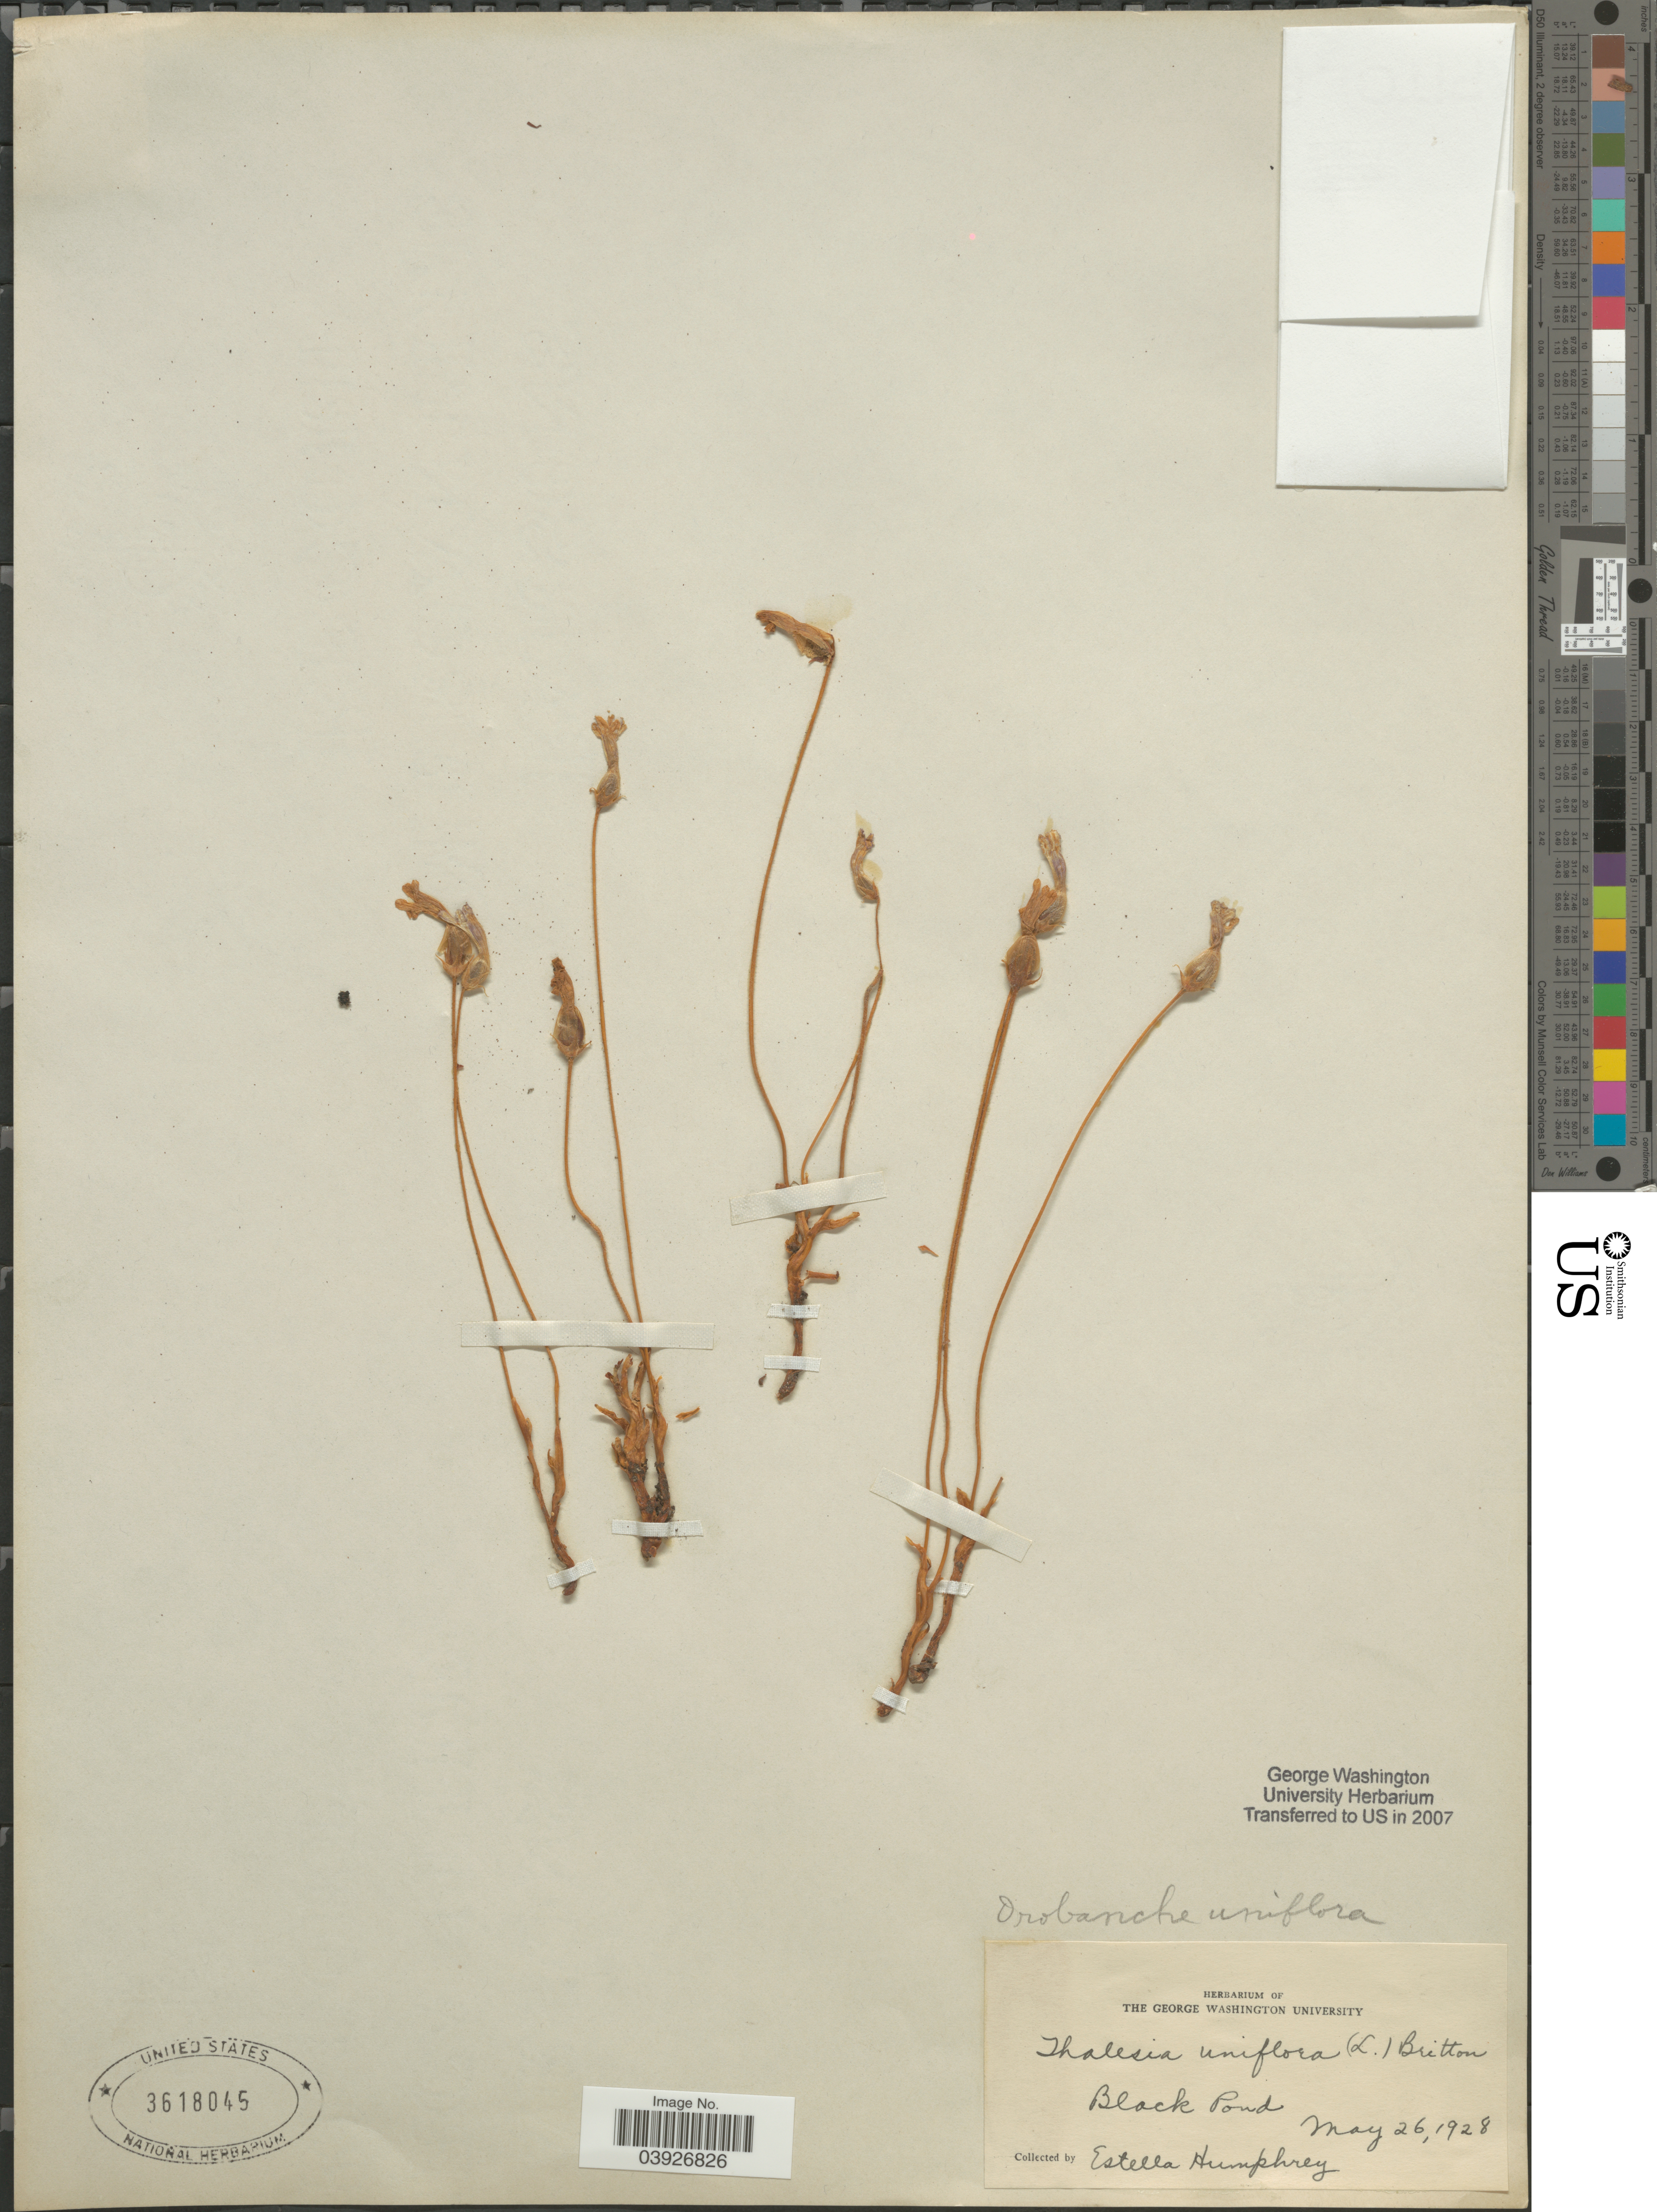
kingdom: Plantae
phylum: Tracheophyta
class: Magnoliopsida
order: Lamiales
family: Orobanchaceae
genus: Aphyllon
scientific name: Aphyllon uniflorum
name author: A. Gray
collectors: E. Humphrey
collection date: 1928-05-26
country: United States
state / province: Washington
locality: Black Pond.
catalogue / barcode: US 3618045